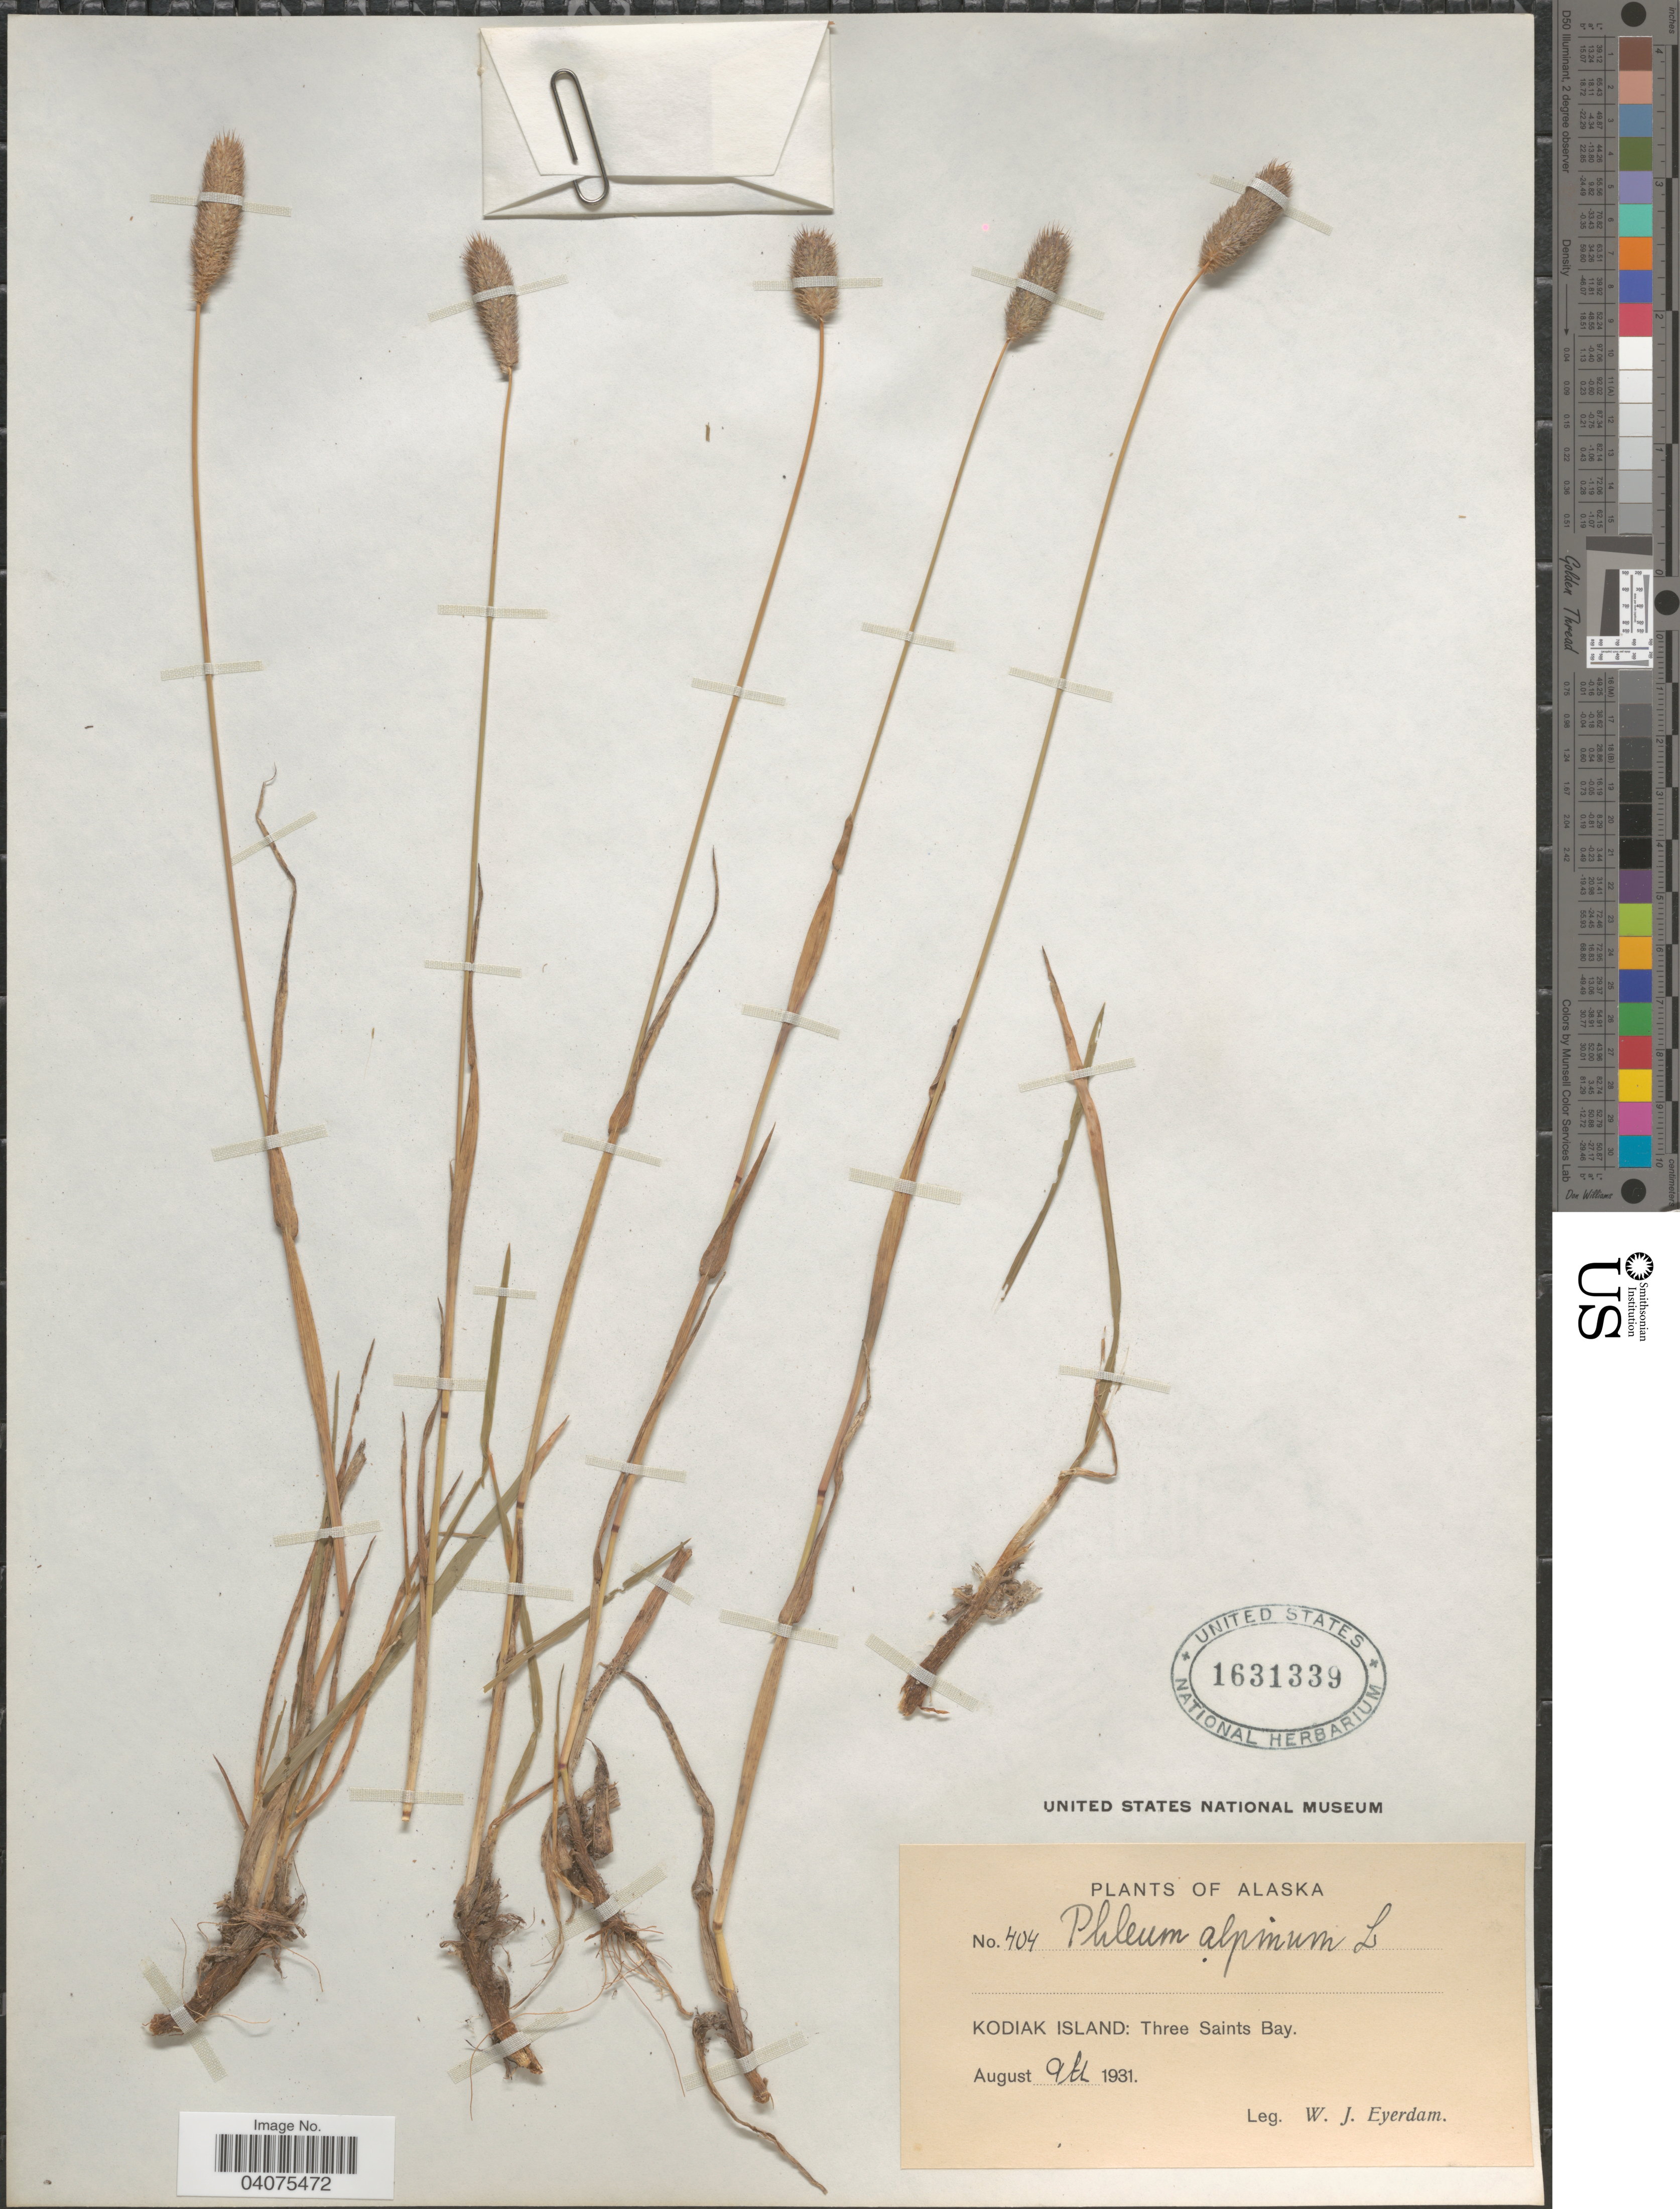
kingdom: Plantae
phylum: Tracheophyta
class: Liliopsida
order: Poales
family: Poaceae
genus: Phleum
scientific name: Phleum alpinum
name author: L.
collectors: W. J. Eyerdam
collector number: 404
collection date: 1931-08-09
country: United States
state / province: Alaska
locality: Kodiak Island: Three Saints Bay.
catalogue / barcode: US 1631339